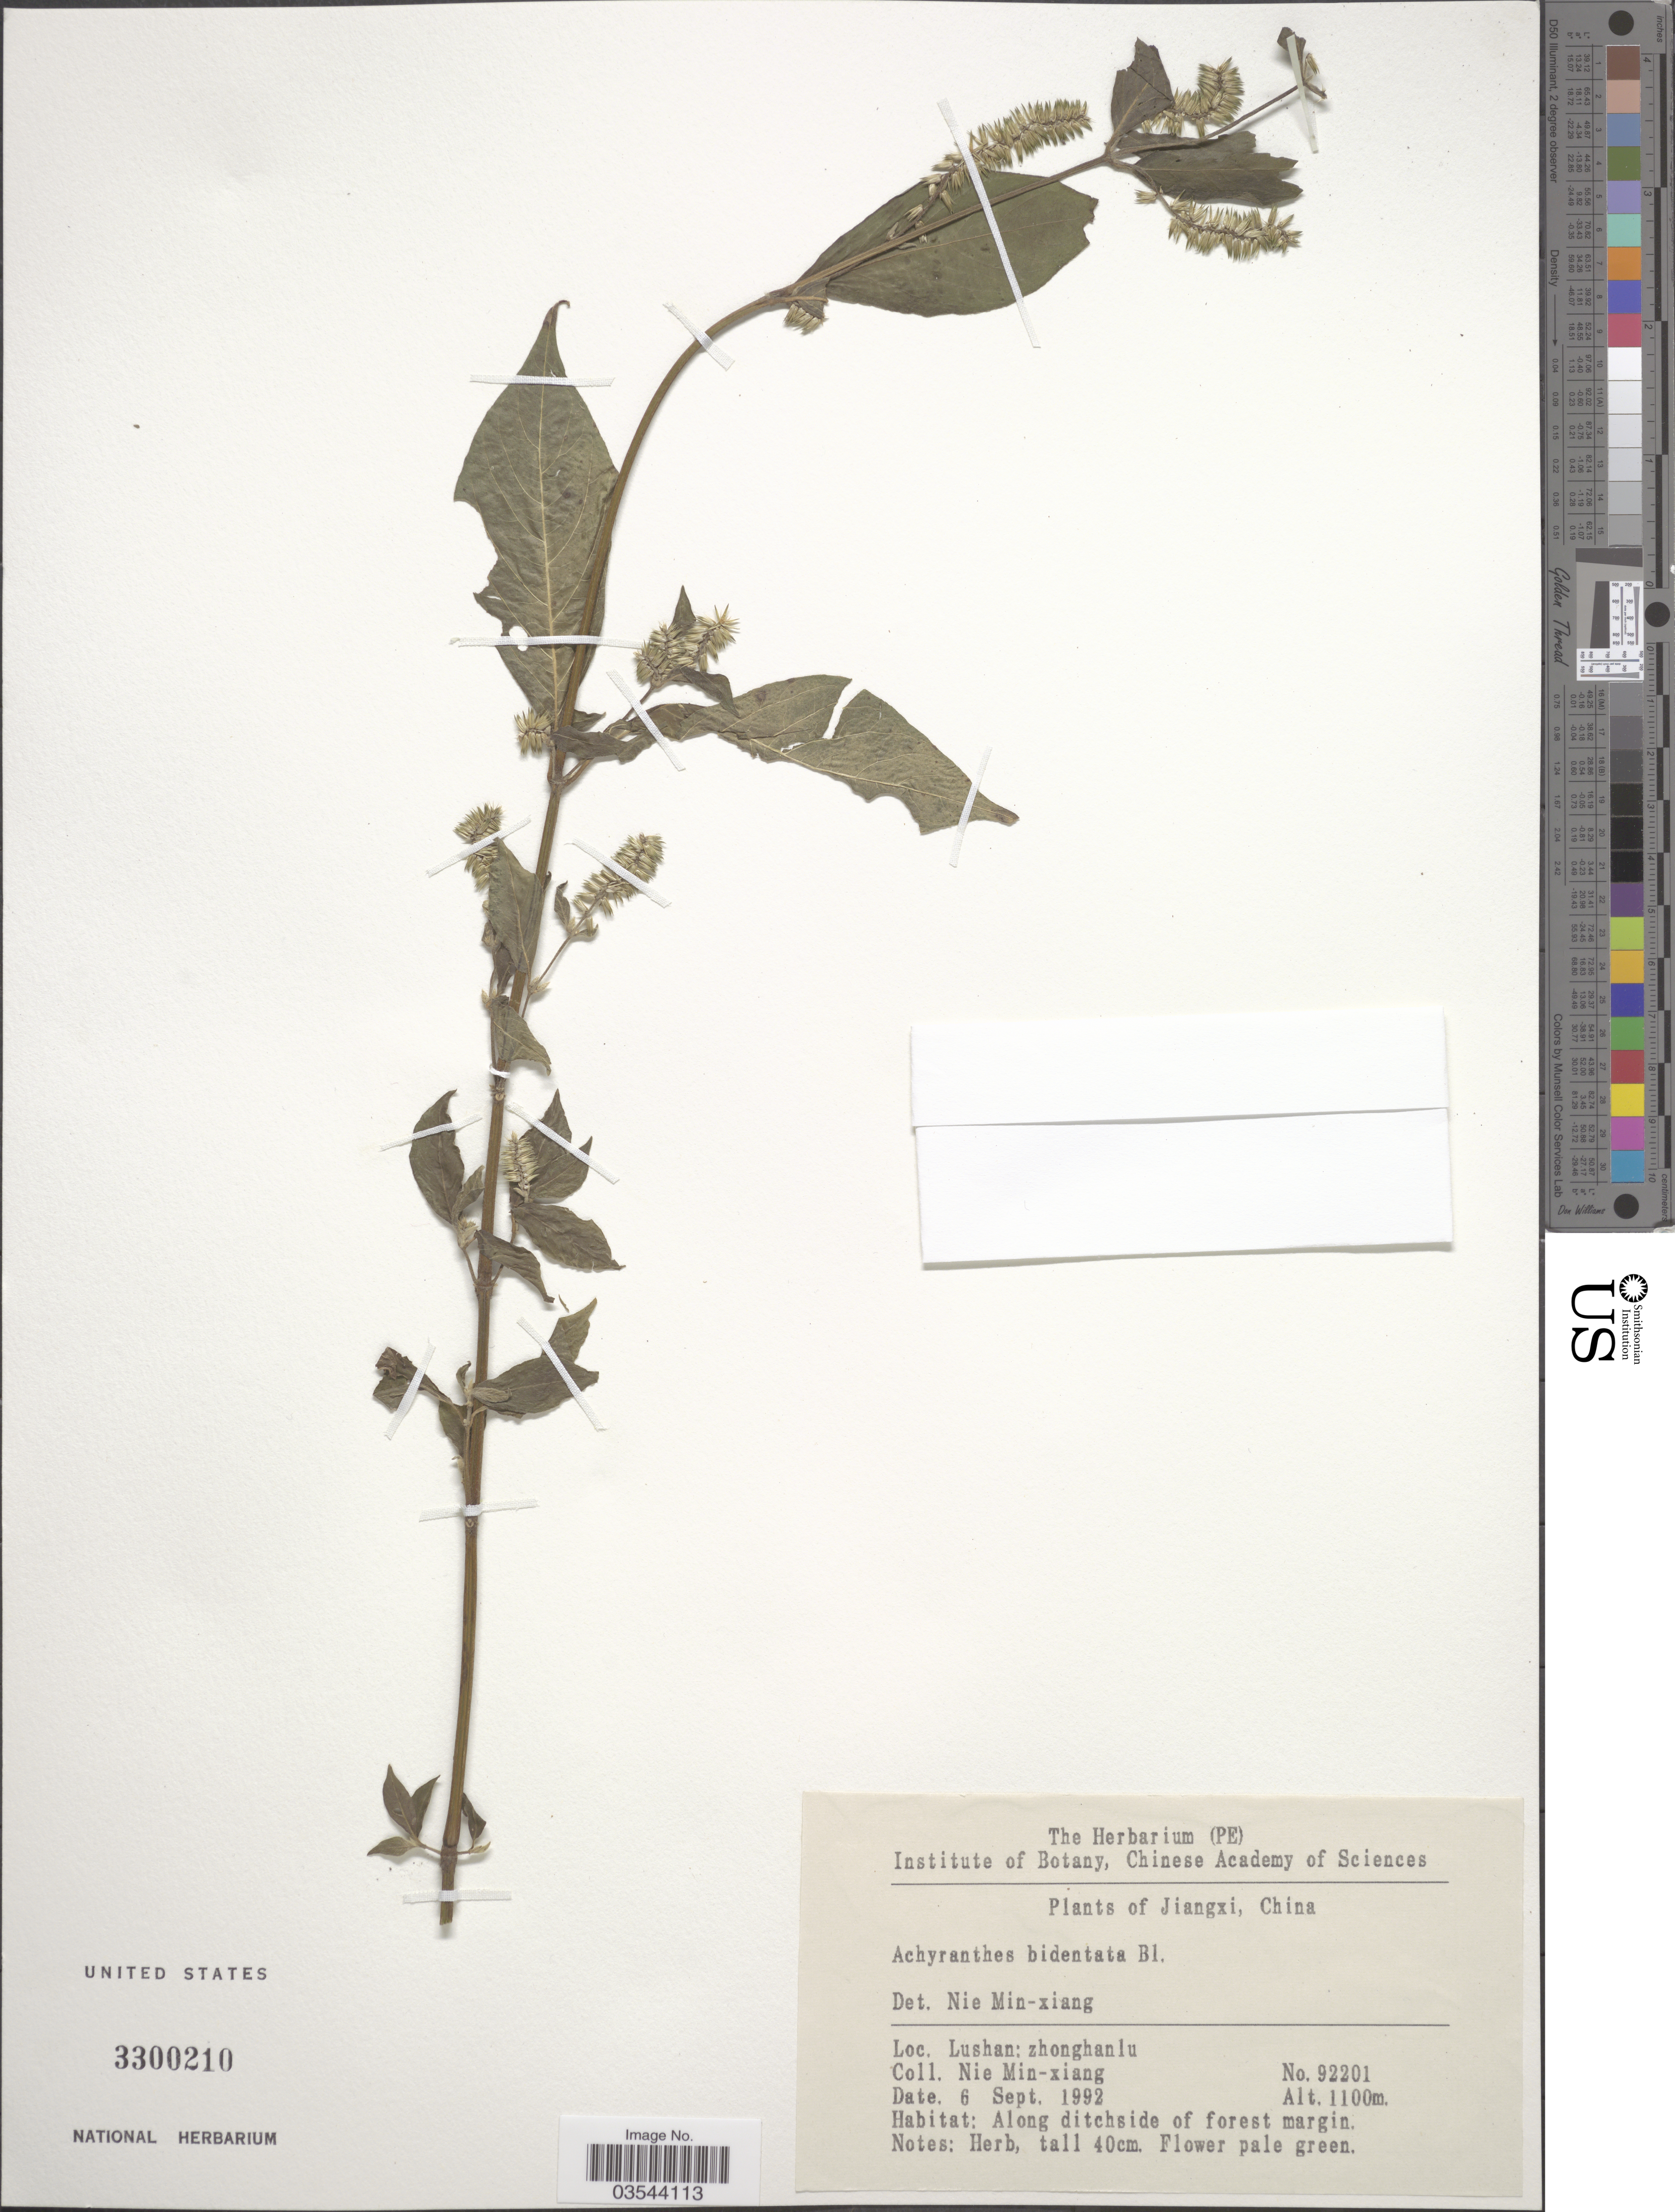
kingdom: Plantae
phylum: Tracheophyta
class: Magnoliopsida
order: Caryophyllales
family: Amaranthaceae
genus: Achyranthes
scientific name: Achyranthes bidentata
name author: Blume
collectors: M. Nie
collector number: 92201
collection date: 1992-09-06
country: China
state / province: Jiangxi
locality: Lushan: zhonghanlu.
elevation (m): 1100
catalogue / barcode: US 3300210